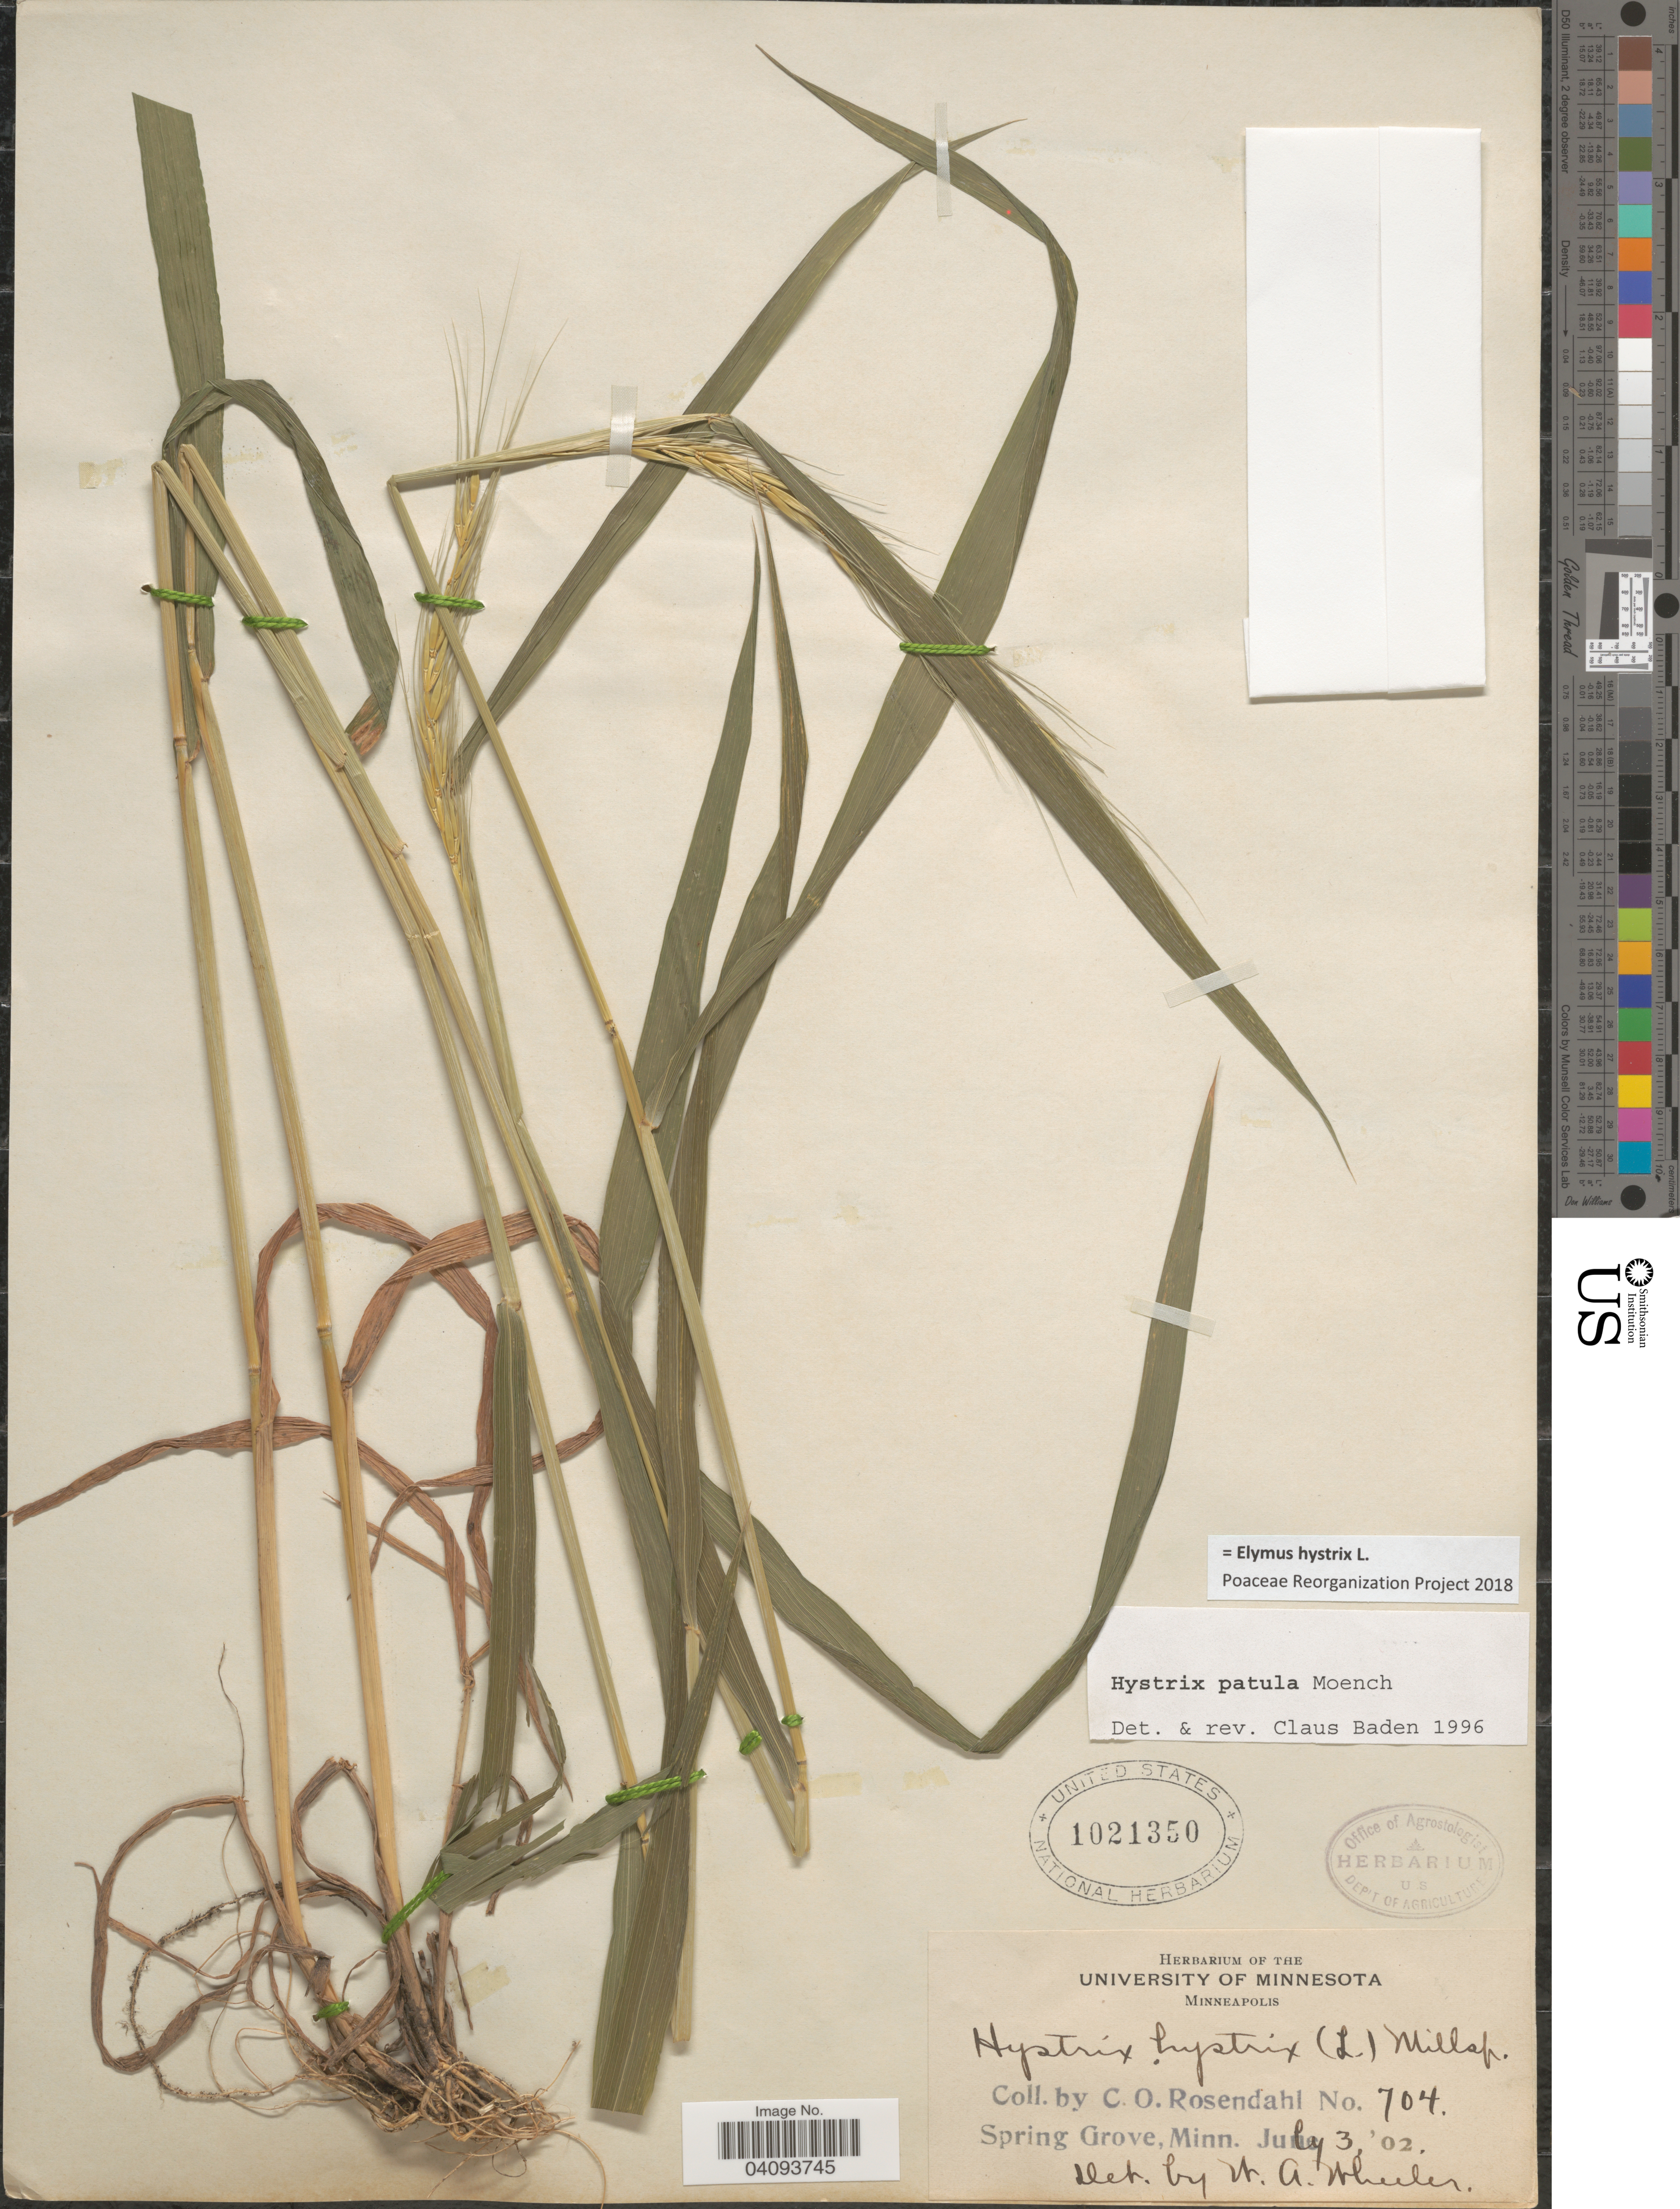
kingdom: Plantae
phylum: Tracheophyta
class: Liliopsida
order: Poales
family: Poaceae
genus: Elymus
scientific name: Elymus hystrix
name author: L.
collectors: C. O. Rosendahl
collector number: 704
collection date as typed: Transcribed d/m/y: 3/7/2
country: United States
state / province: Minnesota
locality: Spring Grove.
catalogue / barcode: US 1021350